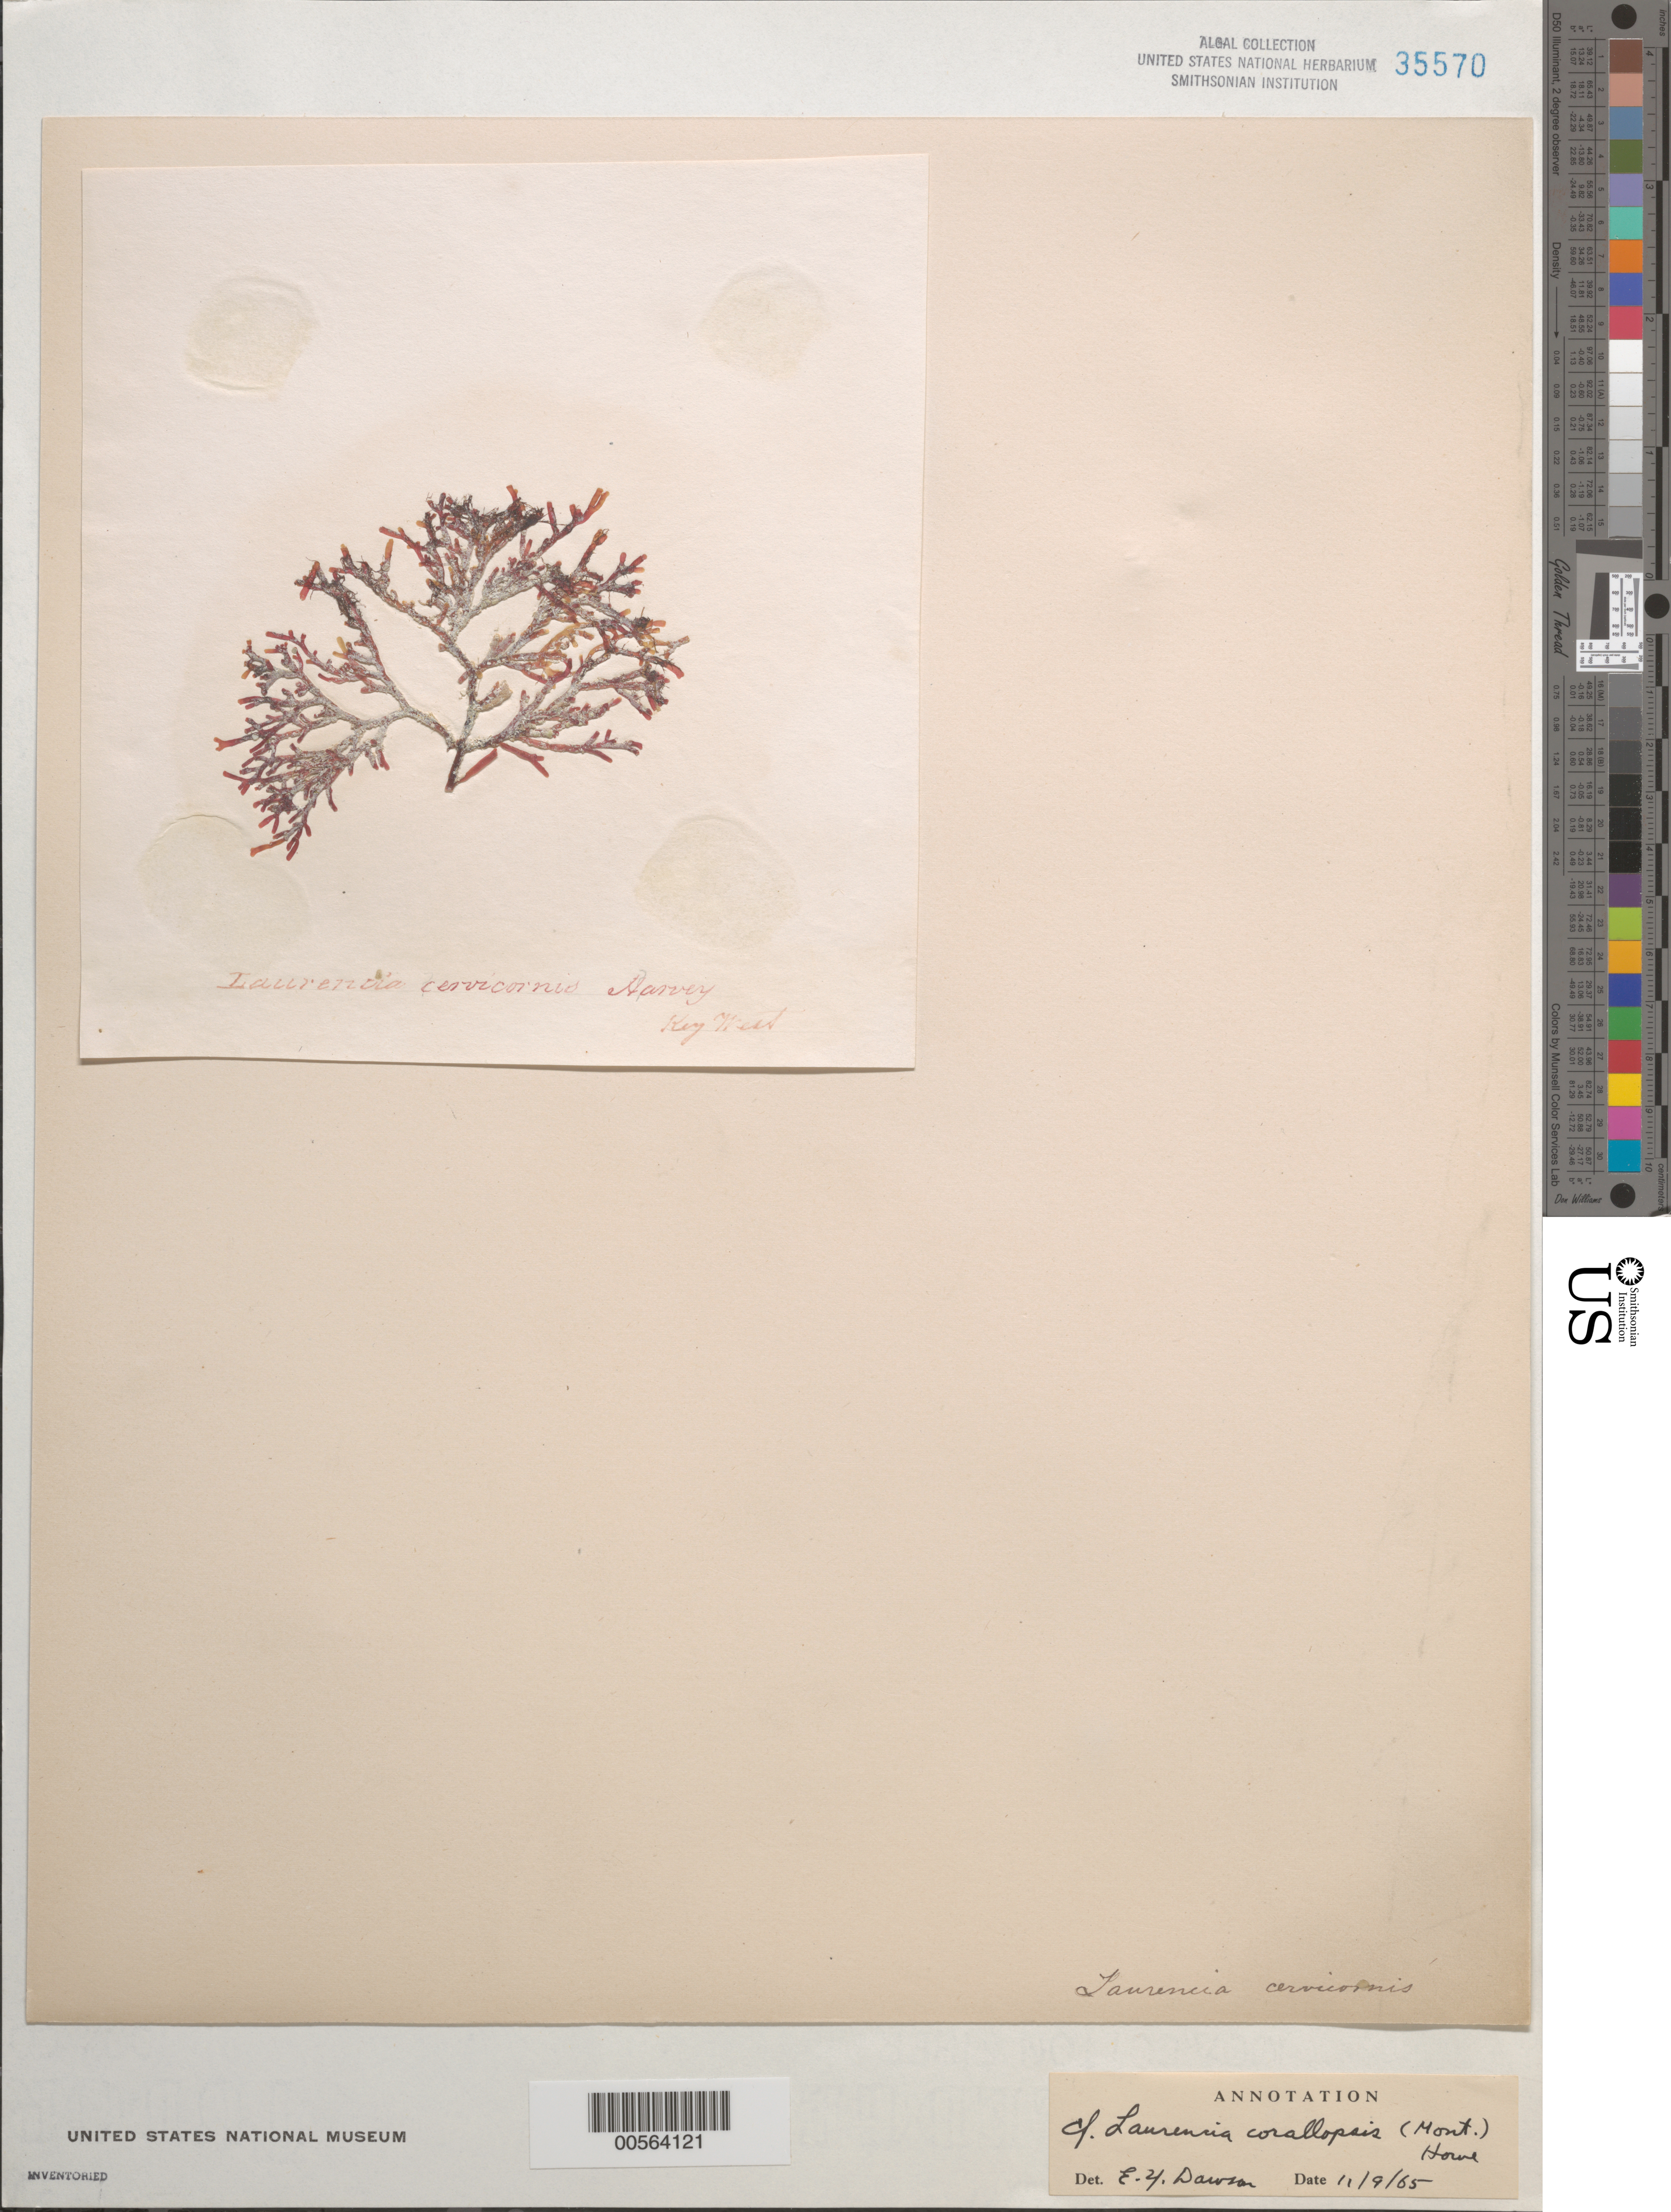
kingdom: Plantae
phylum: Rhodophyta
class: Florideophyceae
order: Ceramiales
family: Rhodomelaceae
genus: Palisada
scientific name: Palisada corallopsis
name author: (Montagne) Sentíes et al.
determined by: Algae name updating Project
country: United States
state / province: Florida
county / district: Monroe County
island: Key West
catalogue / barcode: US 35570